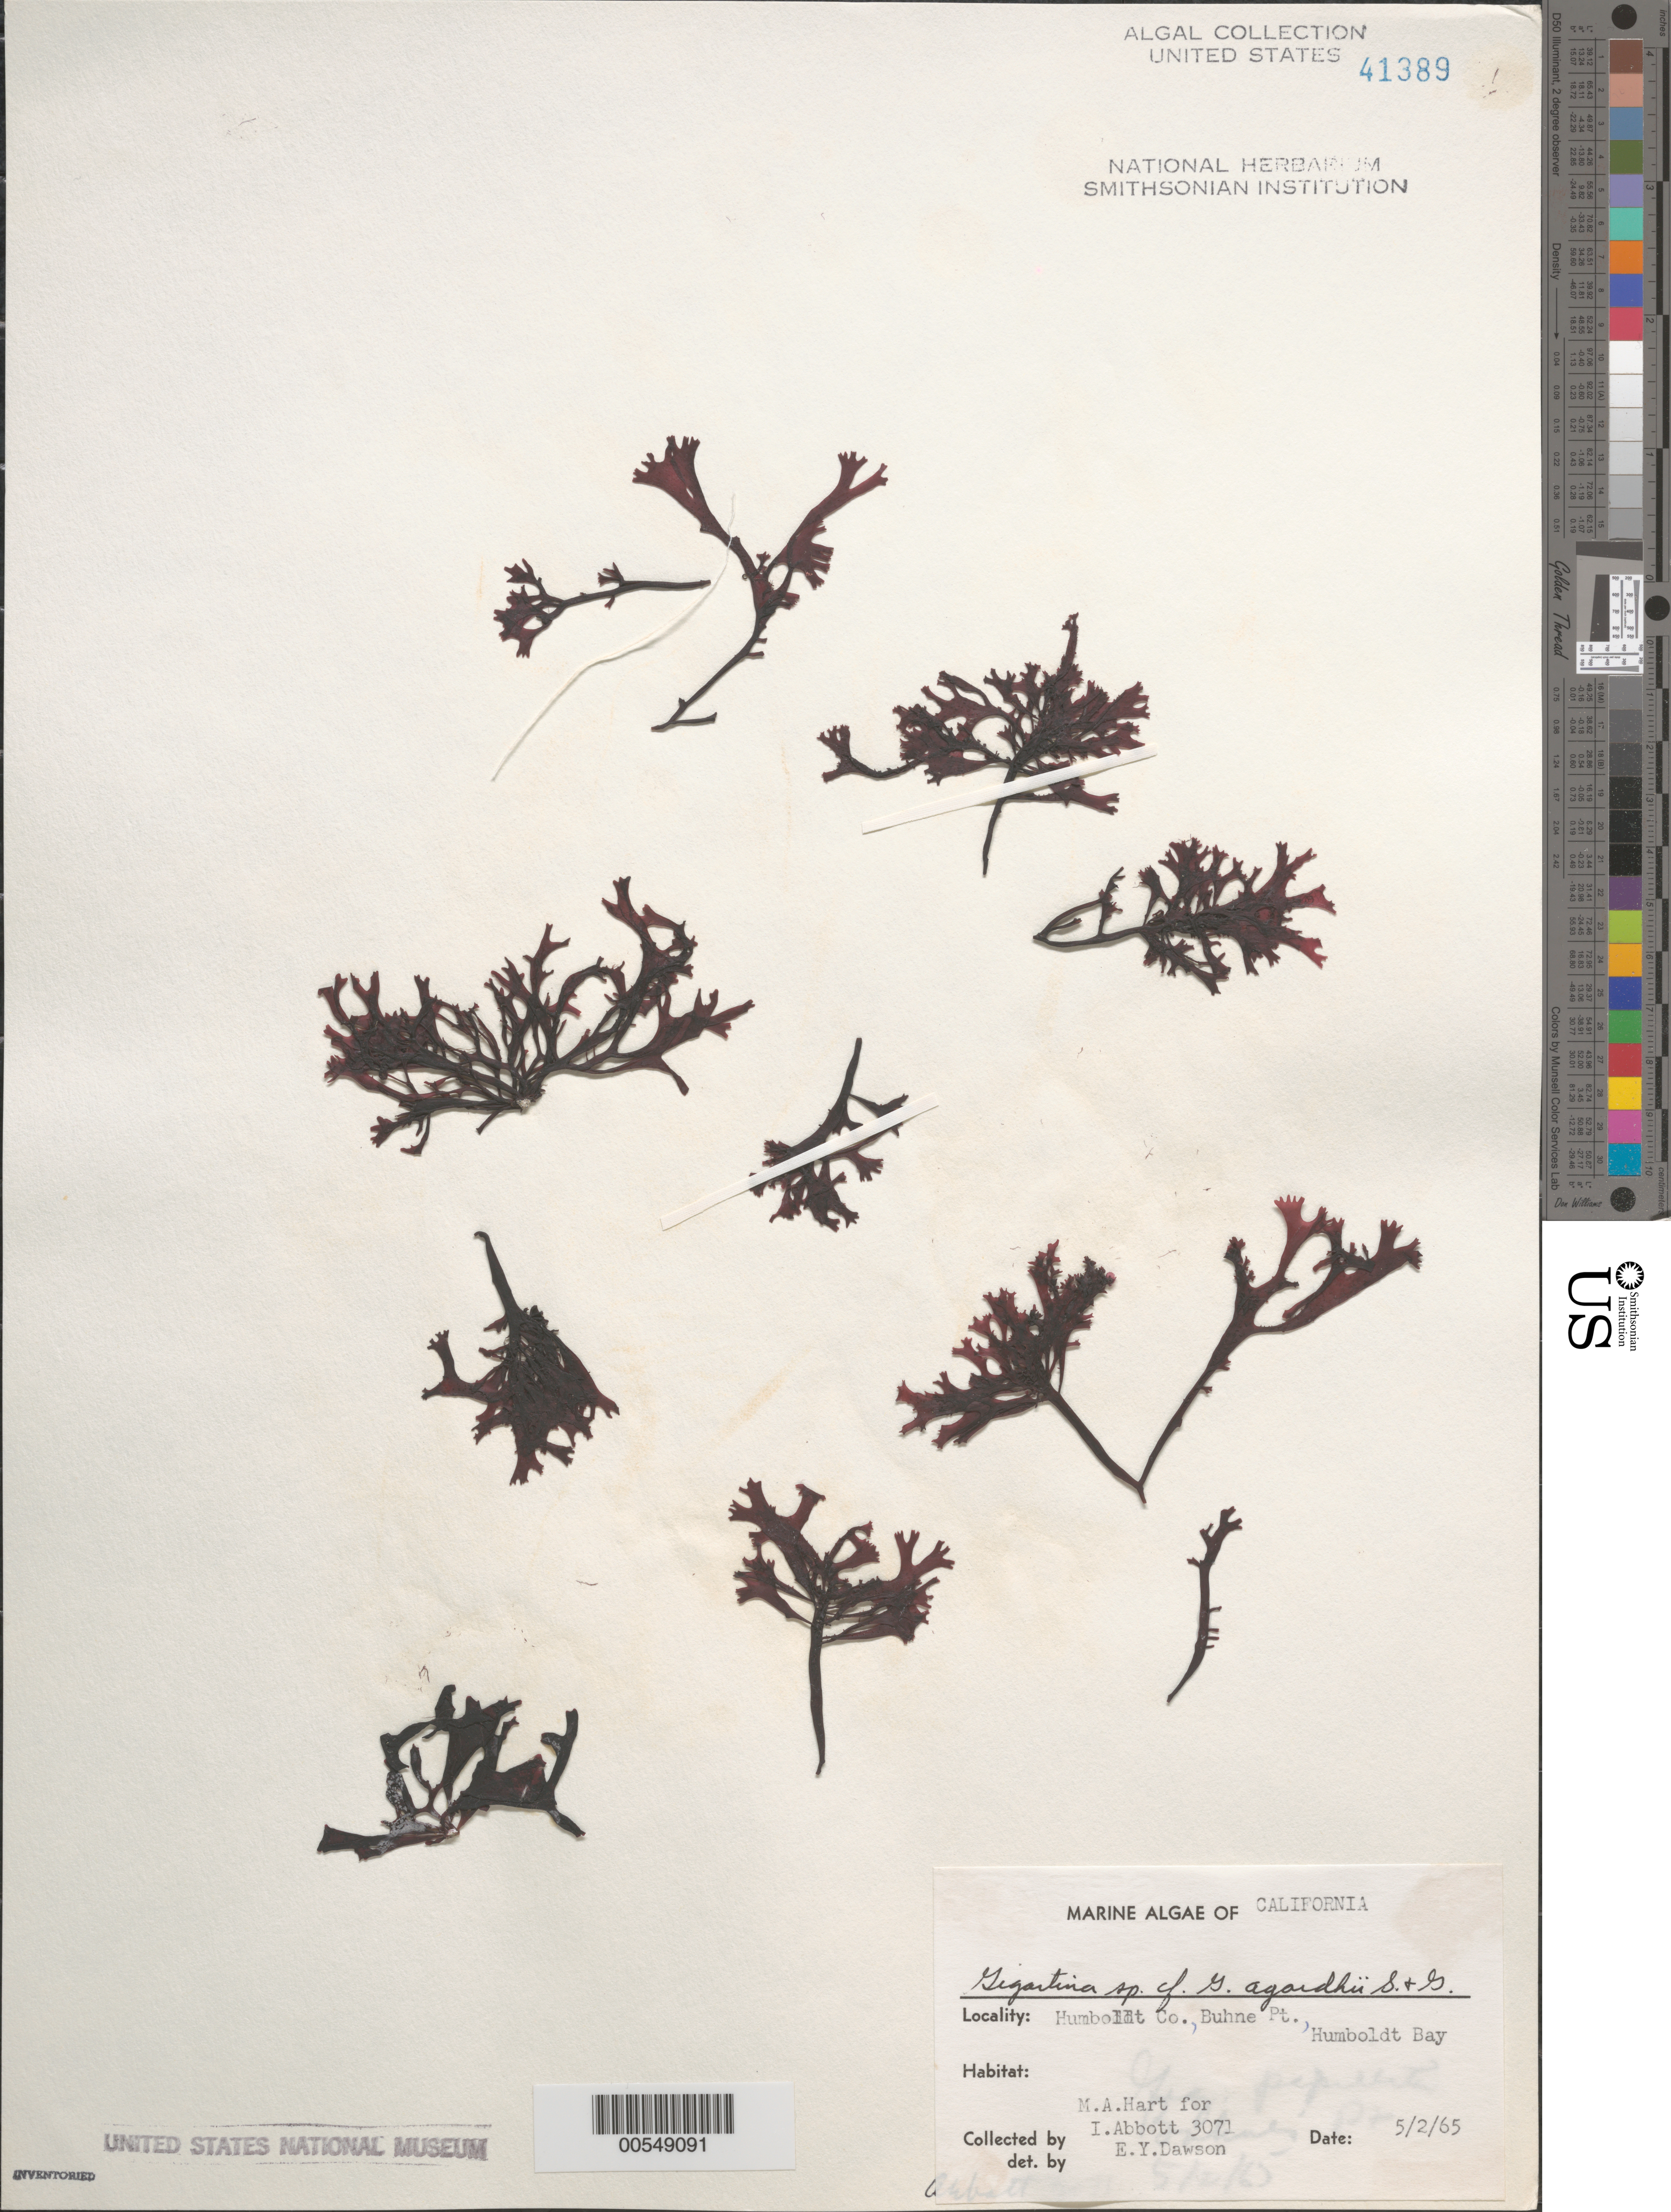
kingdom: Plantae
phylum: Rhodophyta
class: Florideophyceae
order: Gigartinales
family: Phyllophoraceae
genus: Mastocarpus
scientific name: Mastocarpus agardhii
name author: (Setchell & N.L. Gardner) S.C. Lindstrom et al.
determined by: Algae name updating Project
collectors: M. A. Hart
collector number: IAA 3071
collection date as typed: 02 May 1965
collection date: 1965-05-02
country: United States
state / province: California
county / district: Humboldt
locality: Buhne Point, Humboldt Bay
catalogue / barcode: US 41389